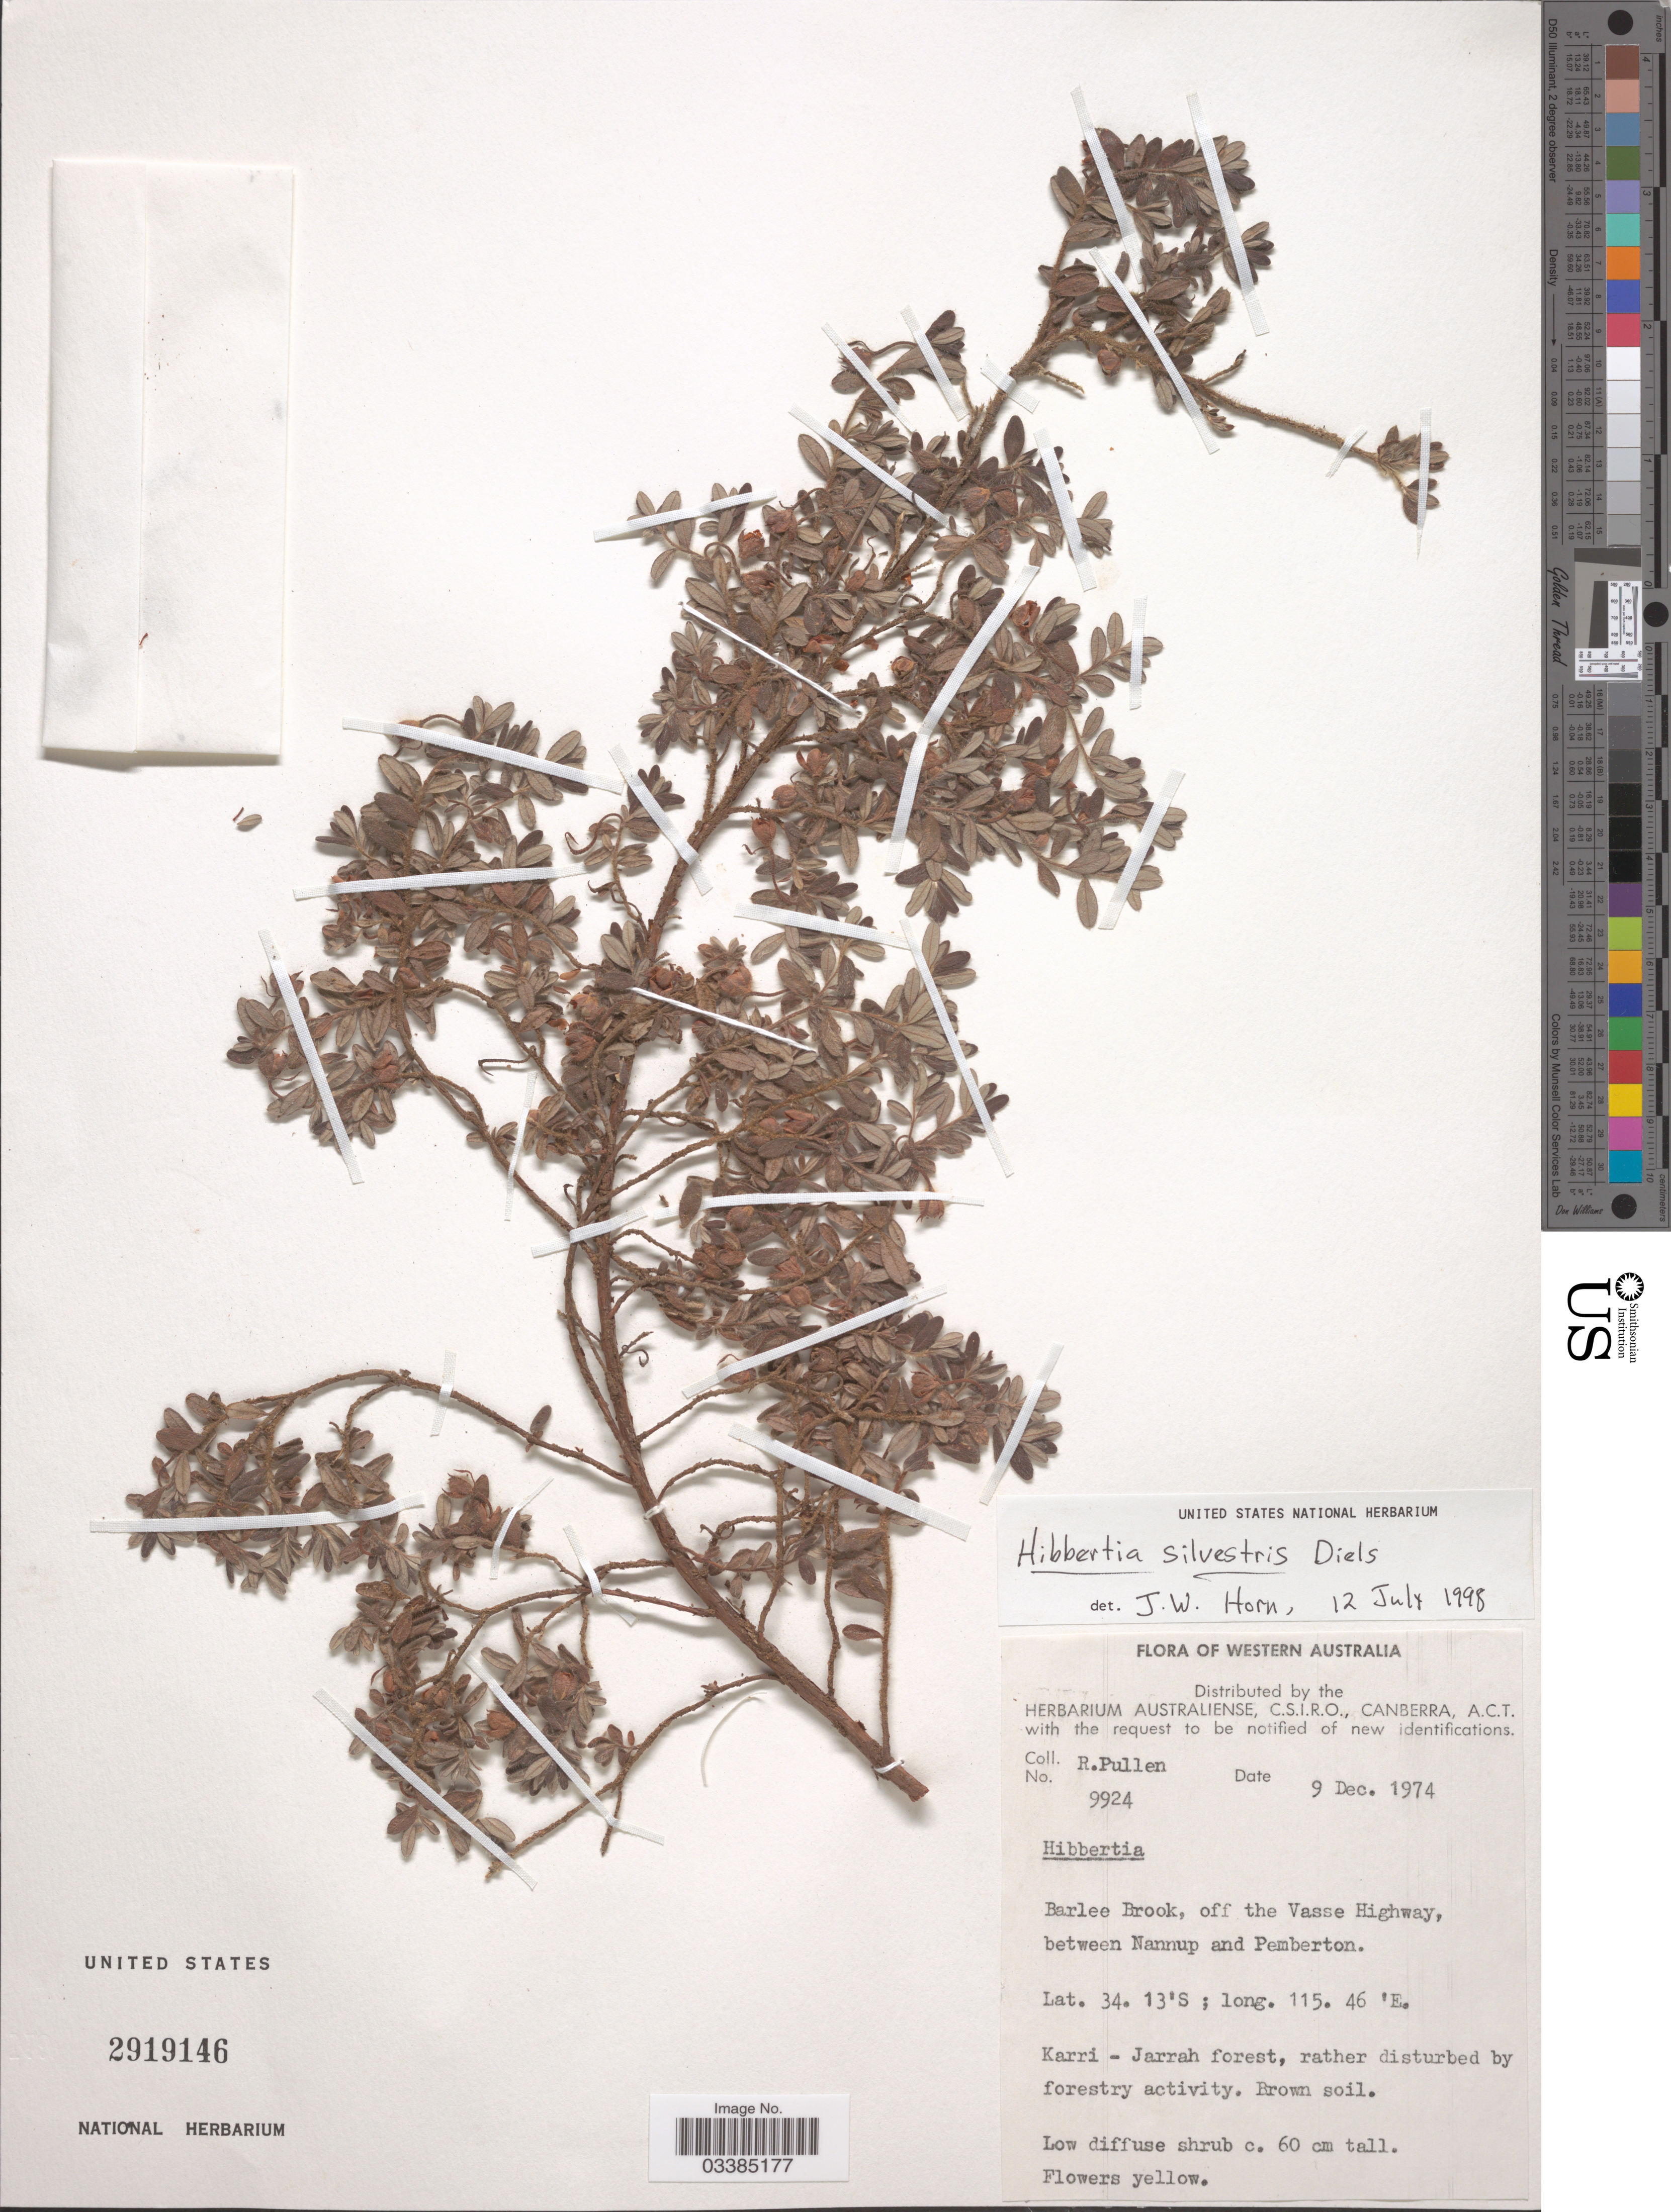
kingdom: Plantae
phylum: Tracheophyta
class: Magnoliopsida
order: Dilleniales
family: Dilleniaceae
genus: Hibbertia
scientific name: Hibbertia silvestris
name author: Diels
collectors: R. Pullen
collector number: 9924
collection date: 1974-12-09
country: Australia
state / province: Western Australia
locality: Barlee Brook, off the Vasse Highway, between Nannup and Pemberton.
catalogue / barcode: US 2919146